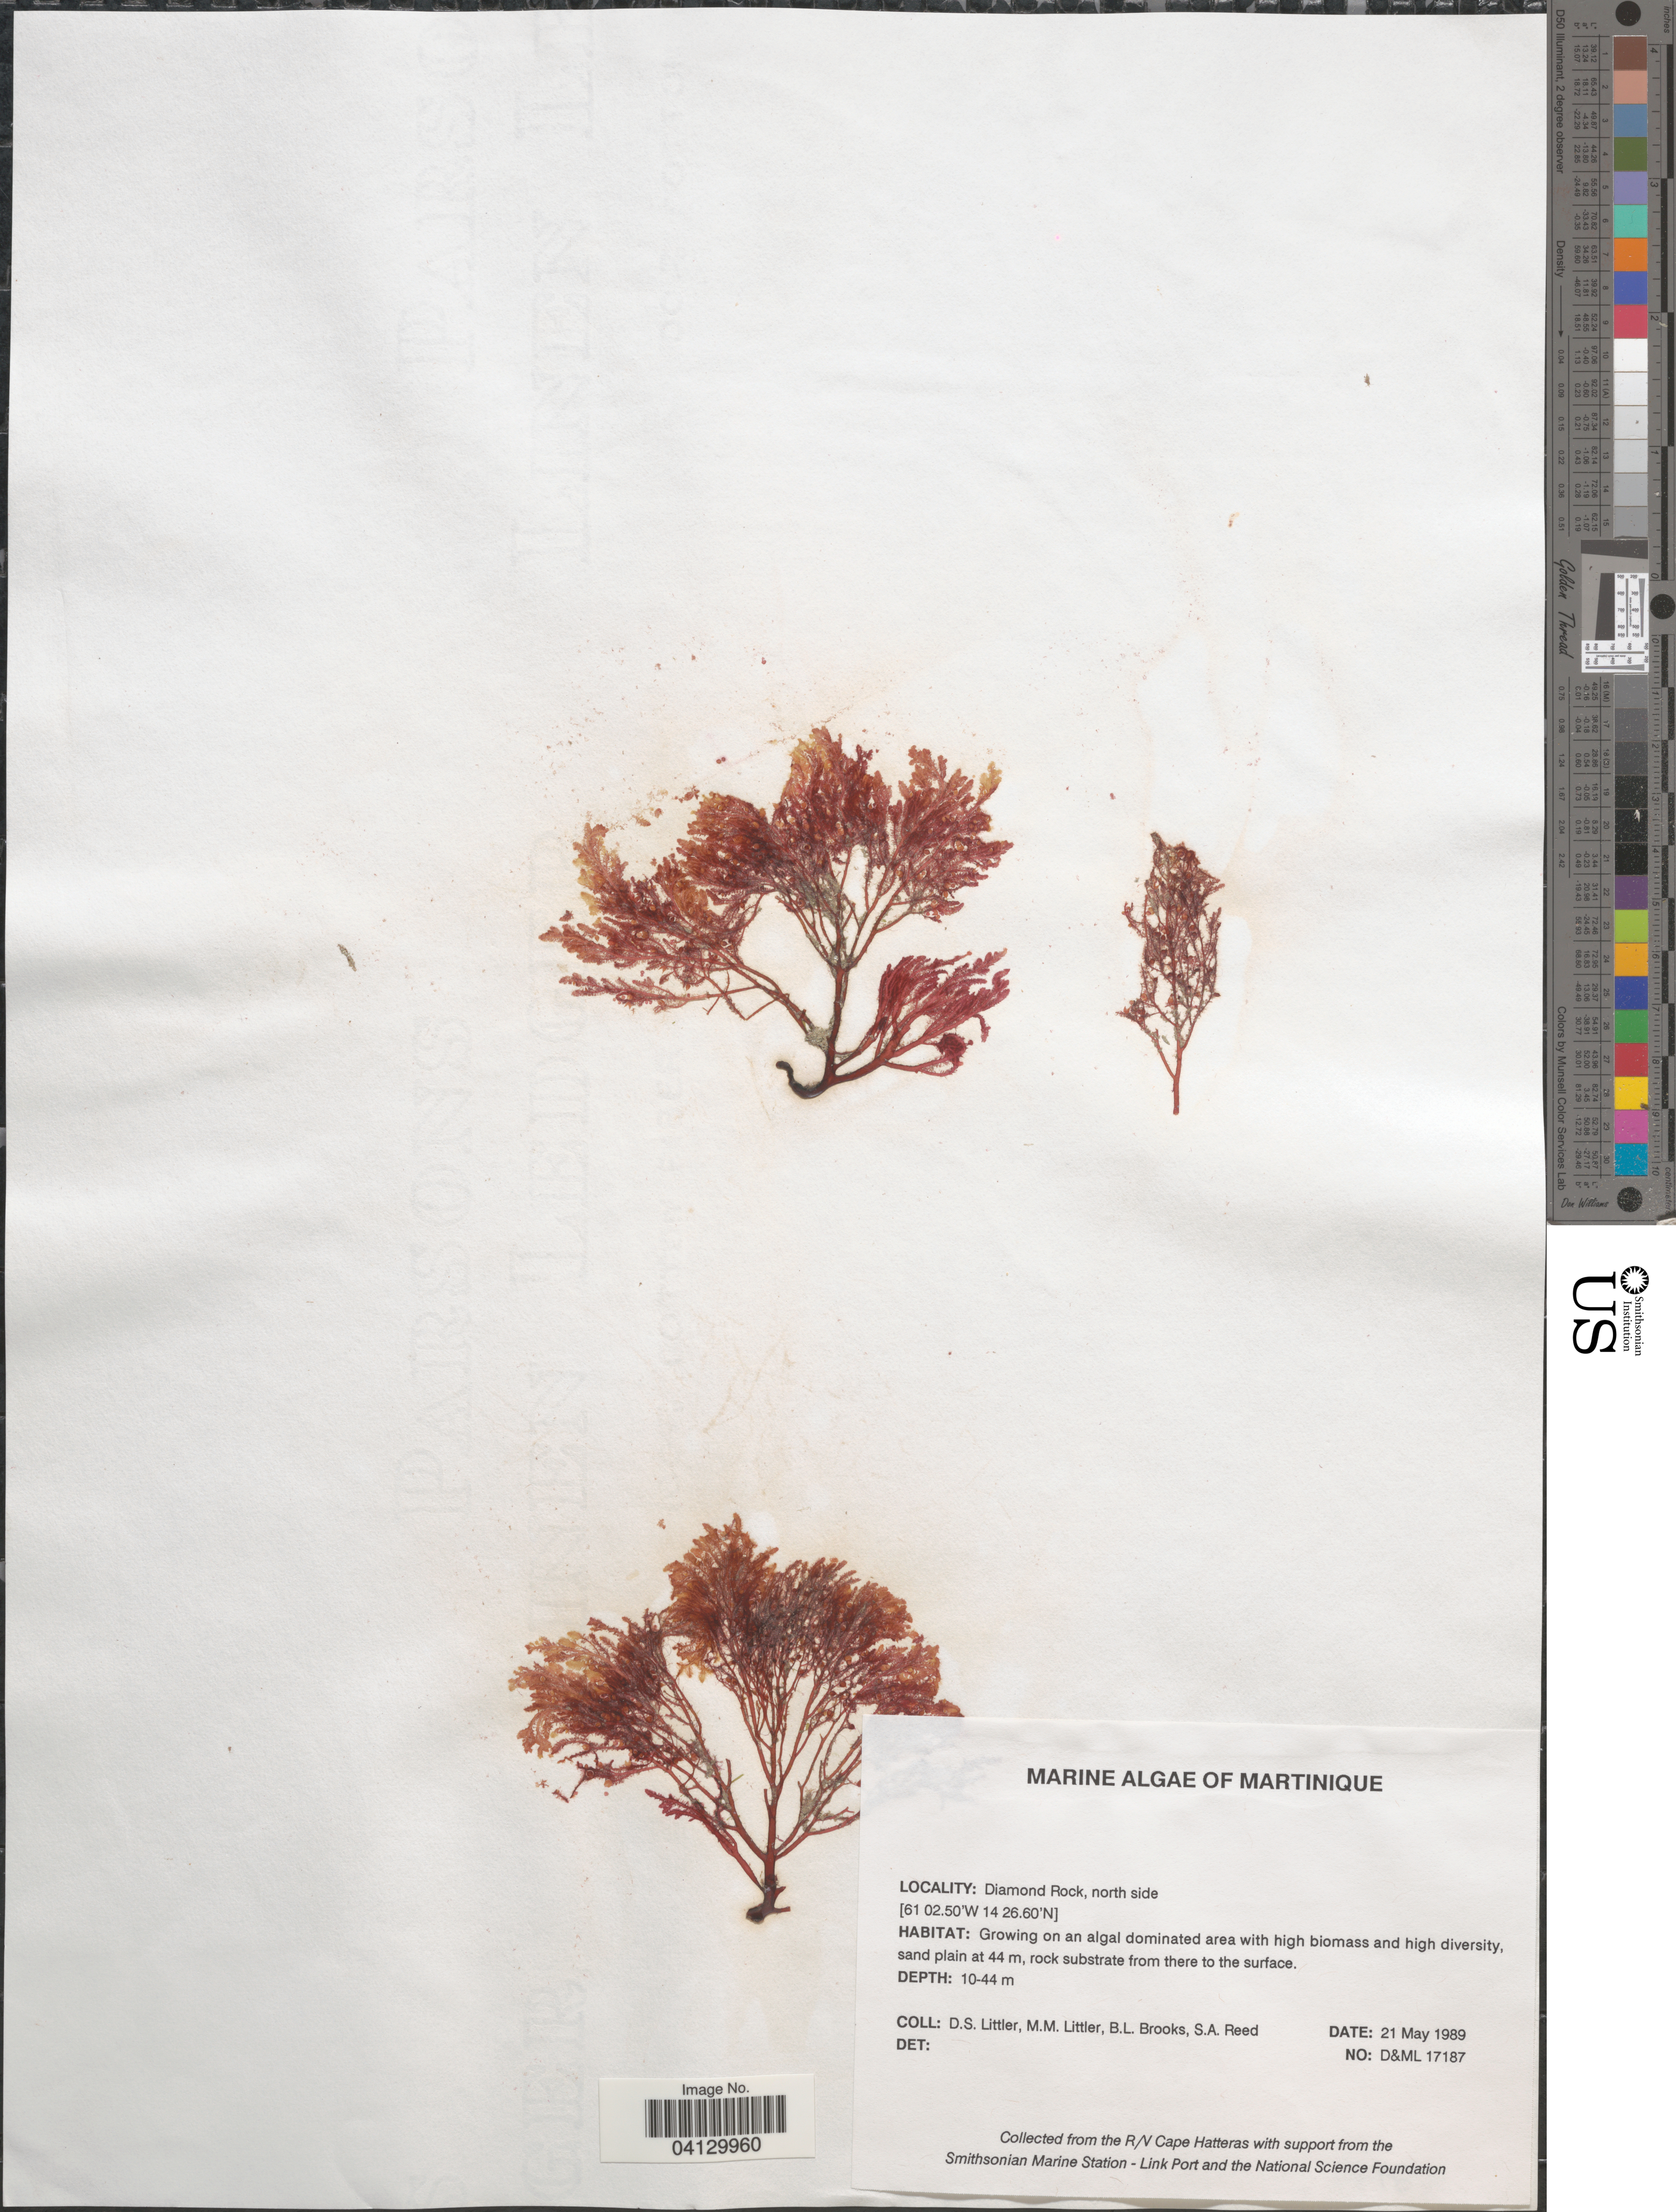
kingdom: Plantae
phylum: Rhodophyta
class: Florideophyceae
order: Corallinales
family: Corallinaceae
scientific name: Crustose Coralline Algae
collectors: D. S. Littler, B. Brooks & S. Reed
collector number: D&ML17187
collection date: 1989-05-21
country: Martinique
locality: Diamond Rock, north side.